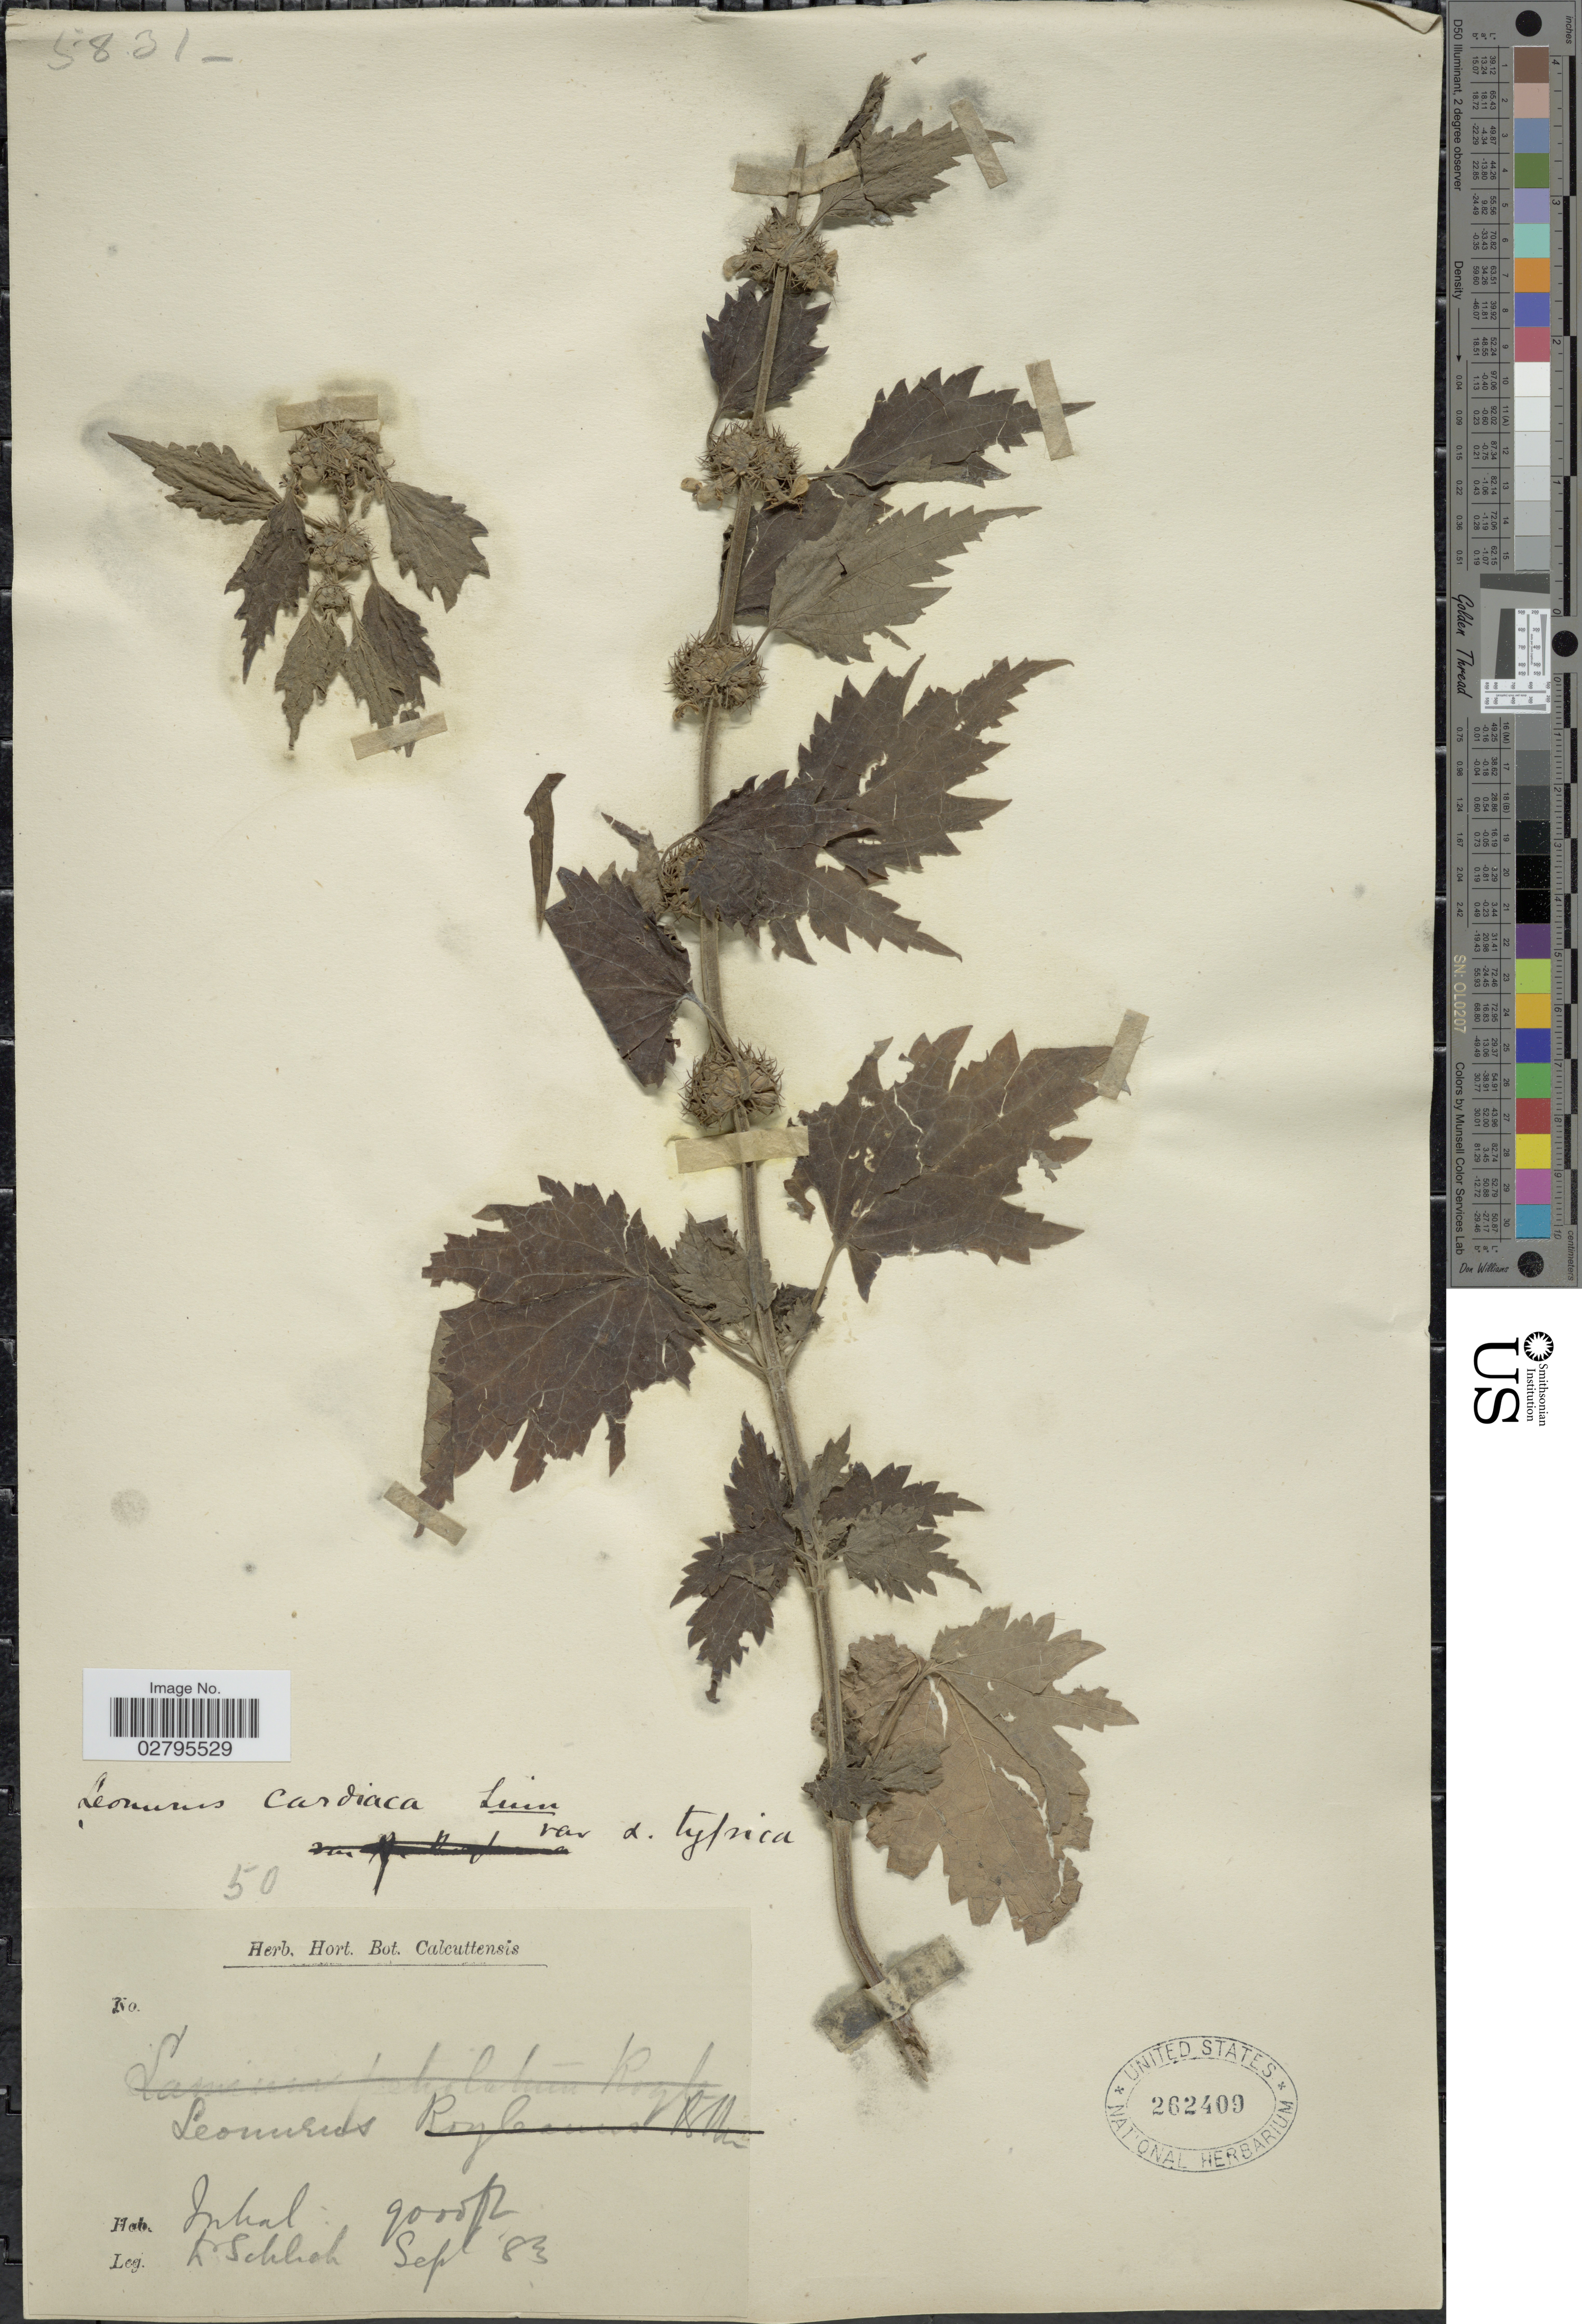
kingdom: Plantae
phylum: Tracheophyta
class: Magnoliopsida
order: Lamiales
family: Lamiaceae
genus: Leonurus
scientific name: Leonurus cardiaca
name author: L.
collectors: Schlech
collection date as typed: Transcribed d/m/y: /9/83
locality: Inkal [interpreted]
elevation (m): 2743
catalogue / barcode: US 262409